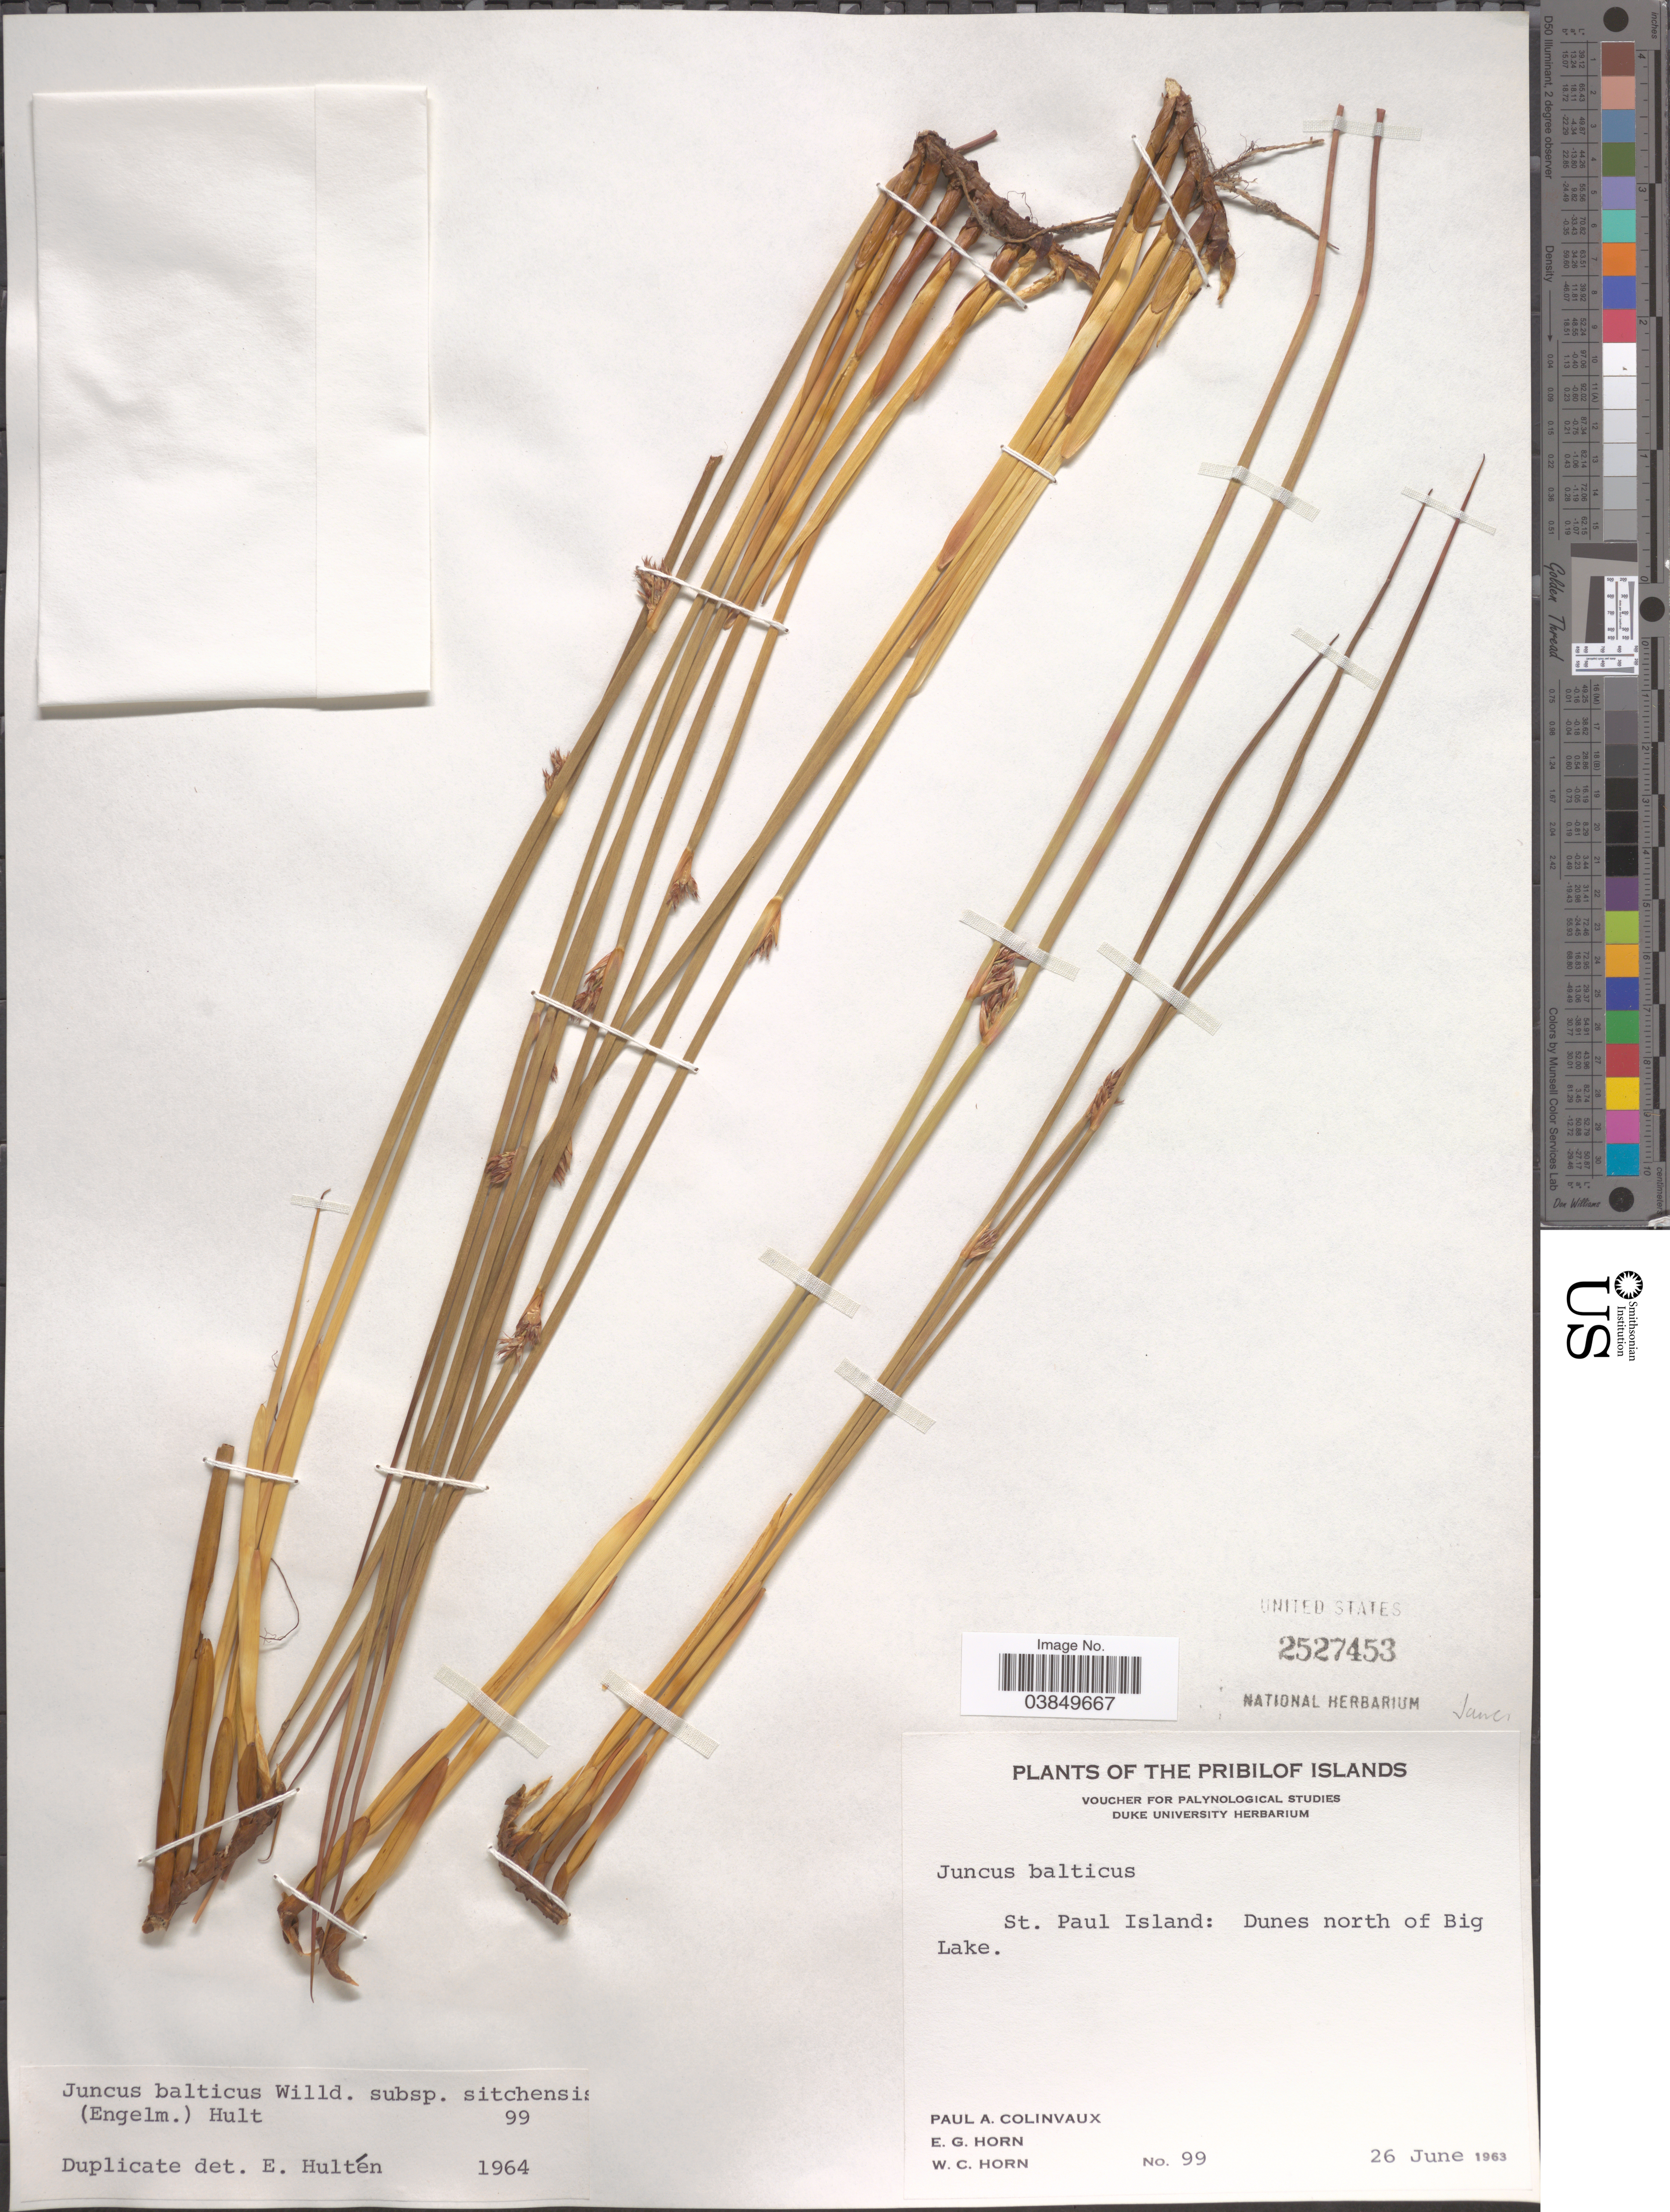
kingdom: Plantae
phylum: Tracheophyta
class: Liliopsida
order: Poales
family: Juncaceae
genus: Juncus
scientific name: Juncus balticus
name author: Willd.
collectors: P. Colinvaux, E. Horn & W. Horn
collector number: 99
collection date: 1963-06-26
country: United States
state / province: Alaska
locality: Pribilof Islands. St. Paul Island: Dunes north of Big Lake.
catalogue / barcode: US 2527453